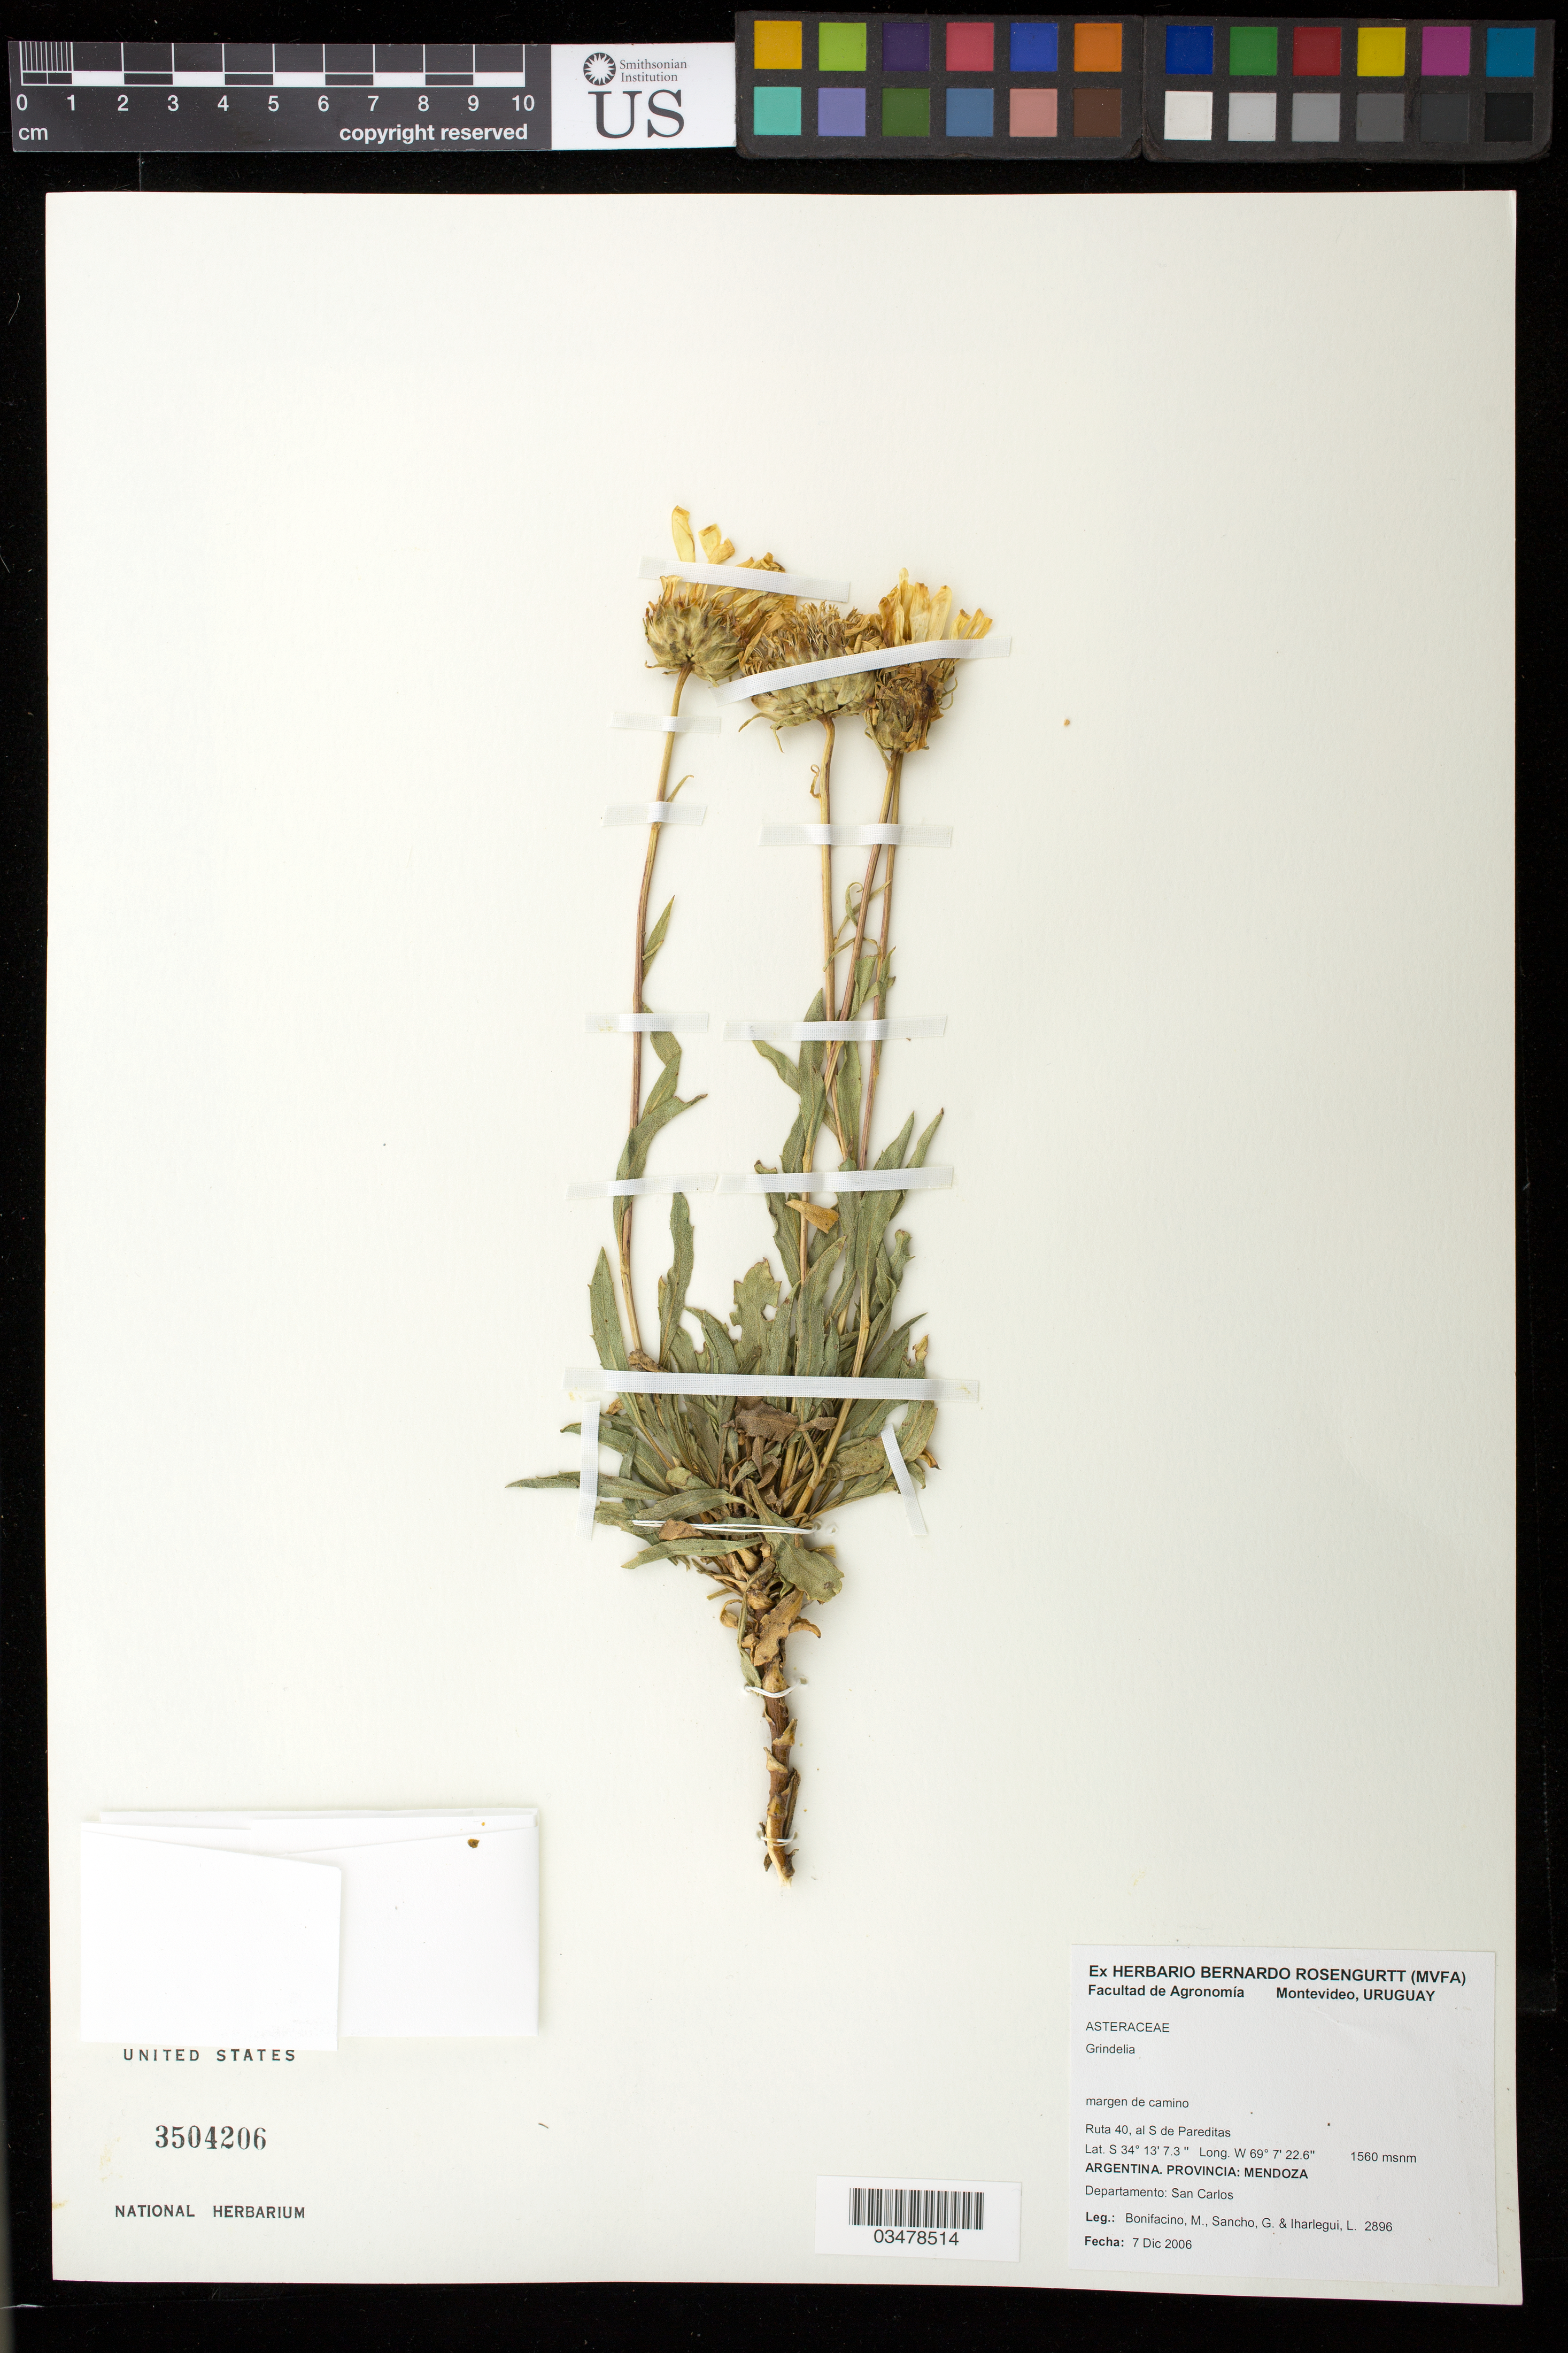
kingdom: Plantae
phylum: Tracheophyta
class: Magnoliopsida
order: Asterales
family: Asteraceae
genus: Grindelia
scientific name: Grindelia sp.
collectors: M. Bonifacino, G. Sancho & L. Iharlegui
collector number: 2896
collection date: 2006-12-07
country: Argentina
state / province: Mendoza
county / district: San Carlos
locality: Ruta 40, al S de Pareditas.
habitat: Margen del camino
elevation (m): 1560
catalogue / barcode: US 3504206